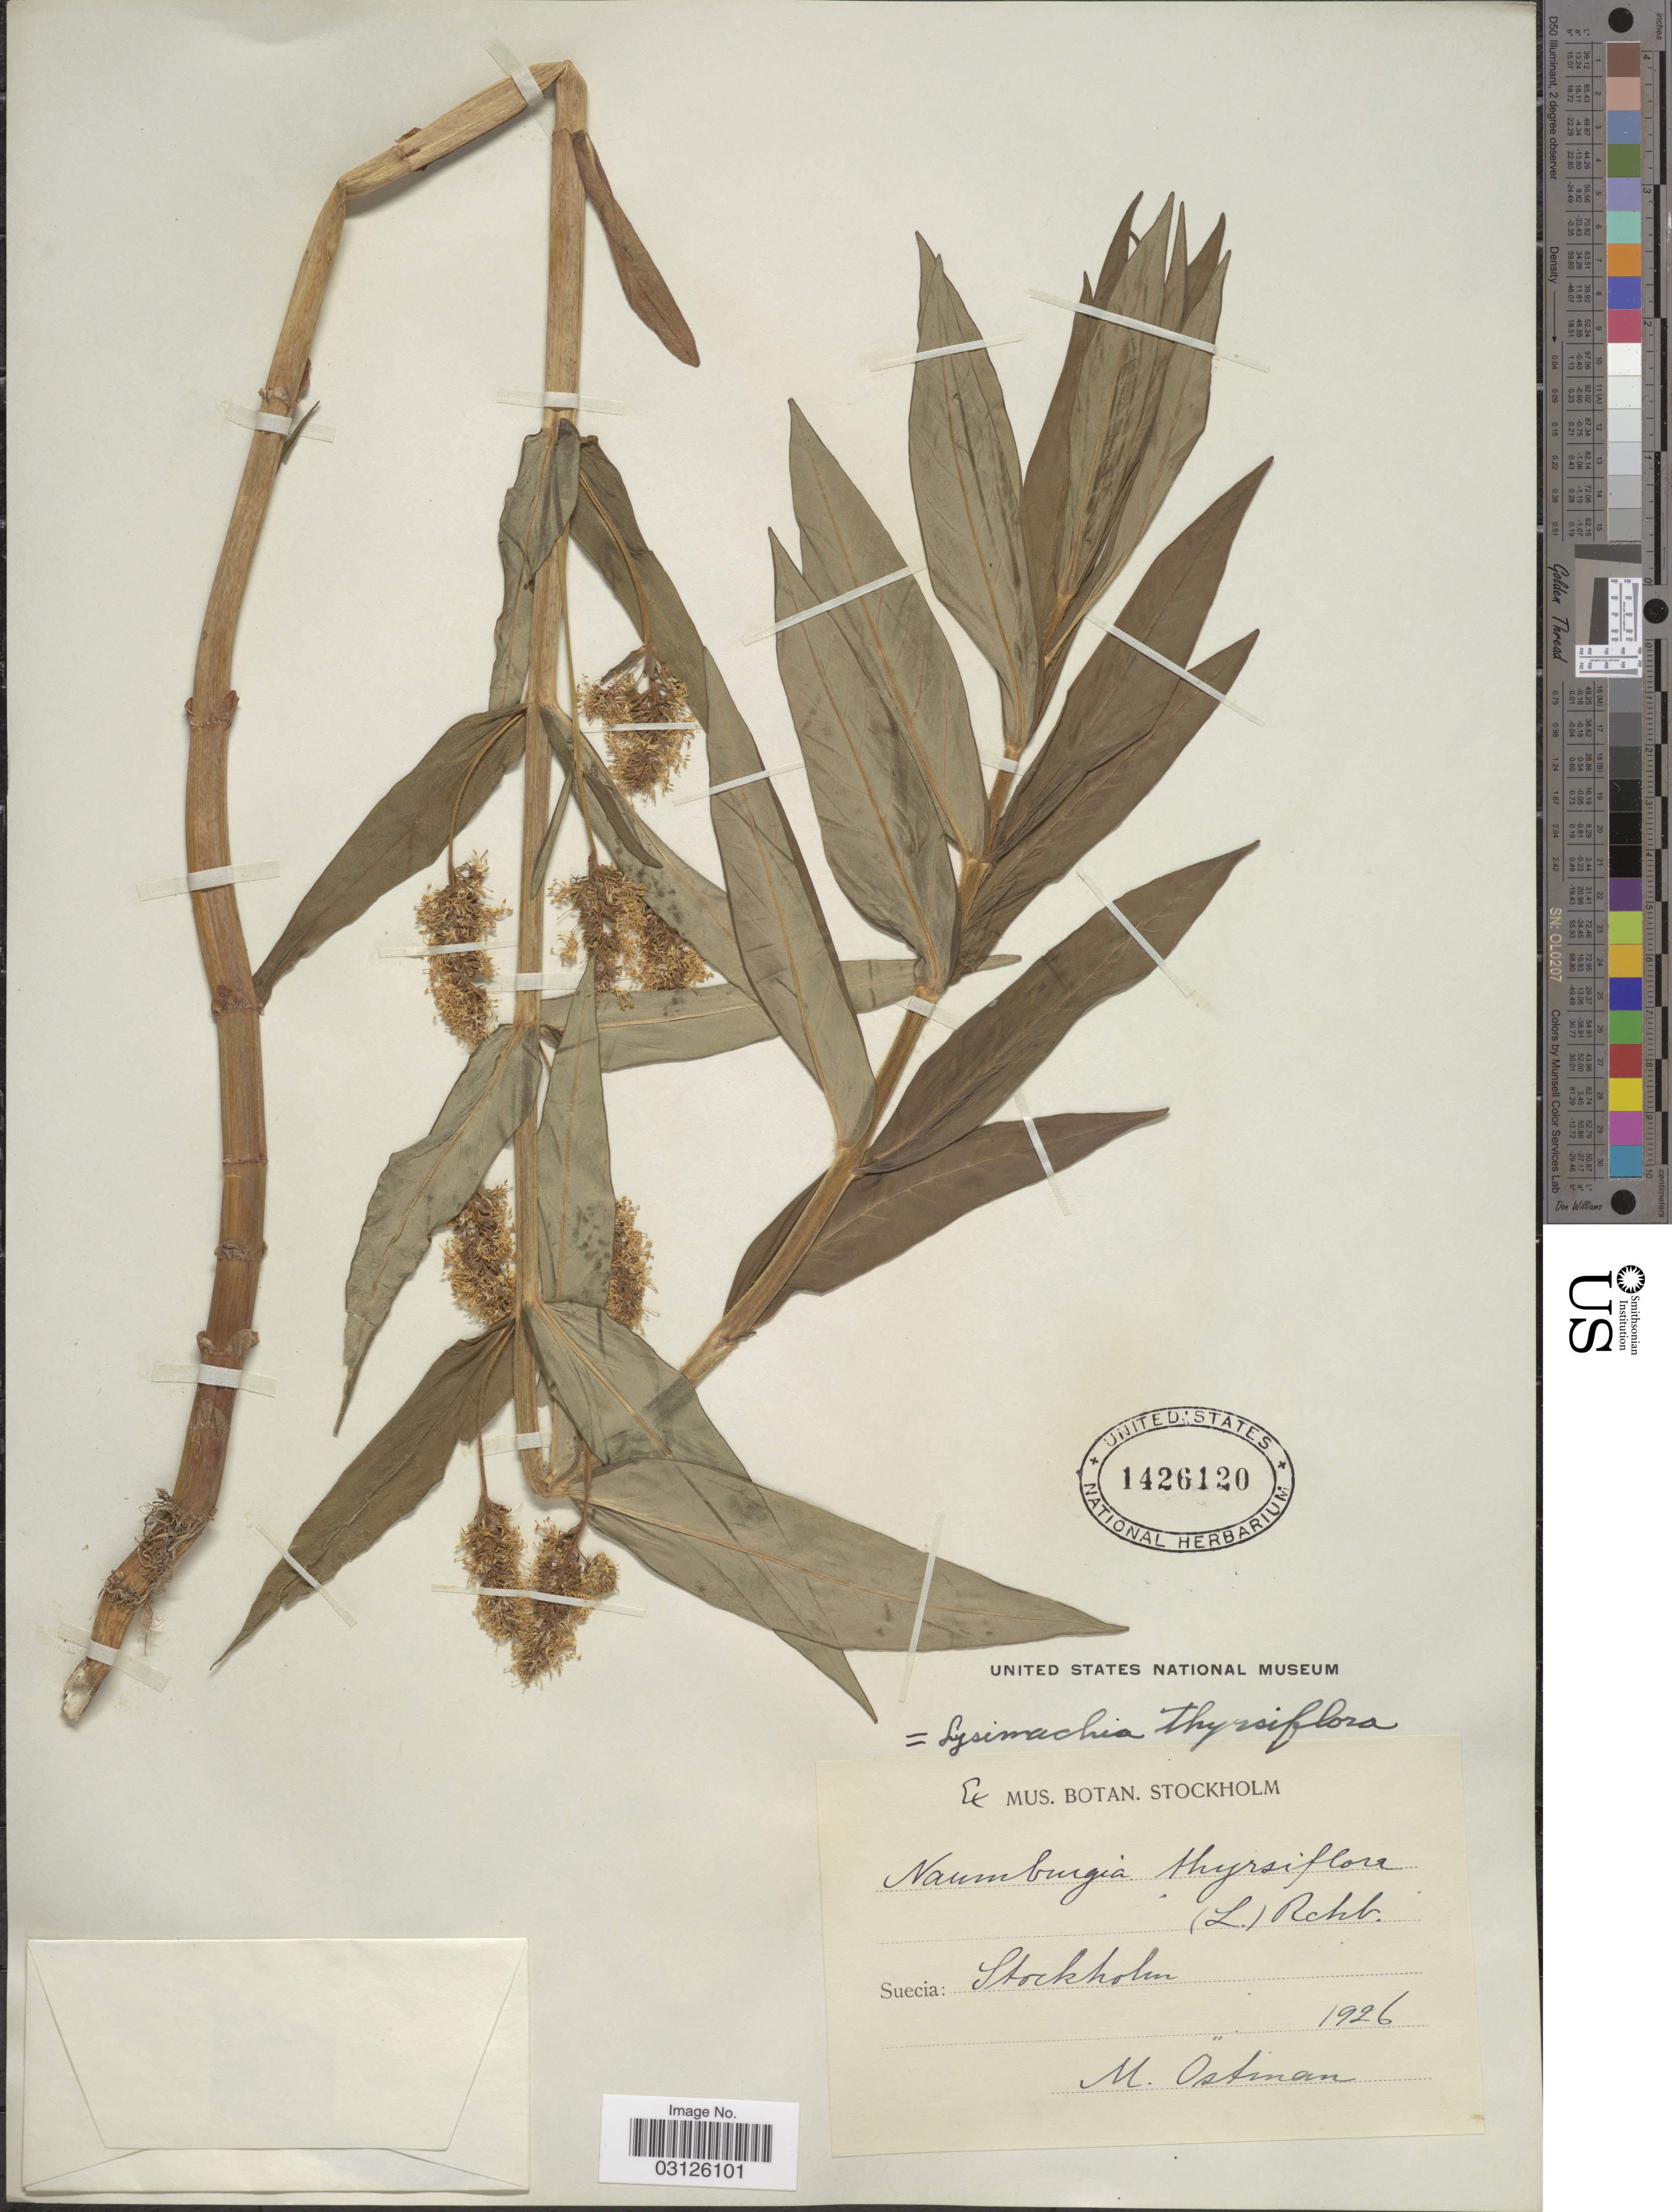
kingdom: Plantae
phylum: Tracheophyta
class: Magnoliopsida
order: Ericales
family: Primulaceae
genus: Lysimachia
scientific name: Lysimachia thyrsiflora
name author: L.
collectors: M. Ostman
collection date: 1926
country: Sweden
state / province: Stockholm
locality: Suecia: Stockholm.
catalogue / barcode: US 1426120